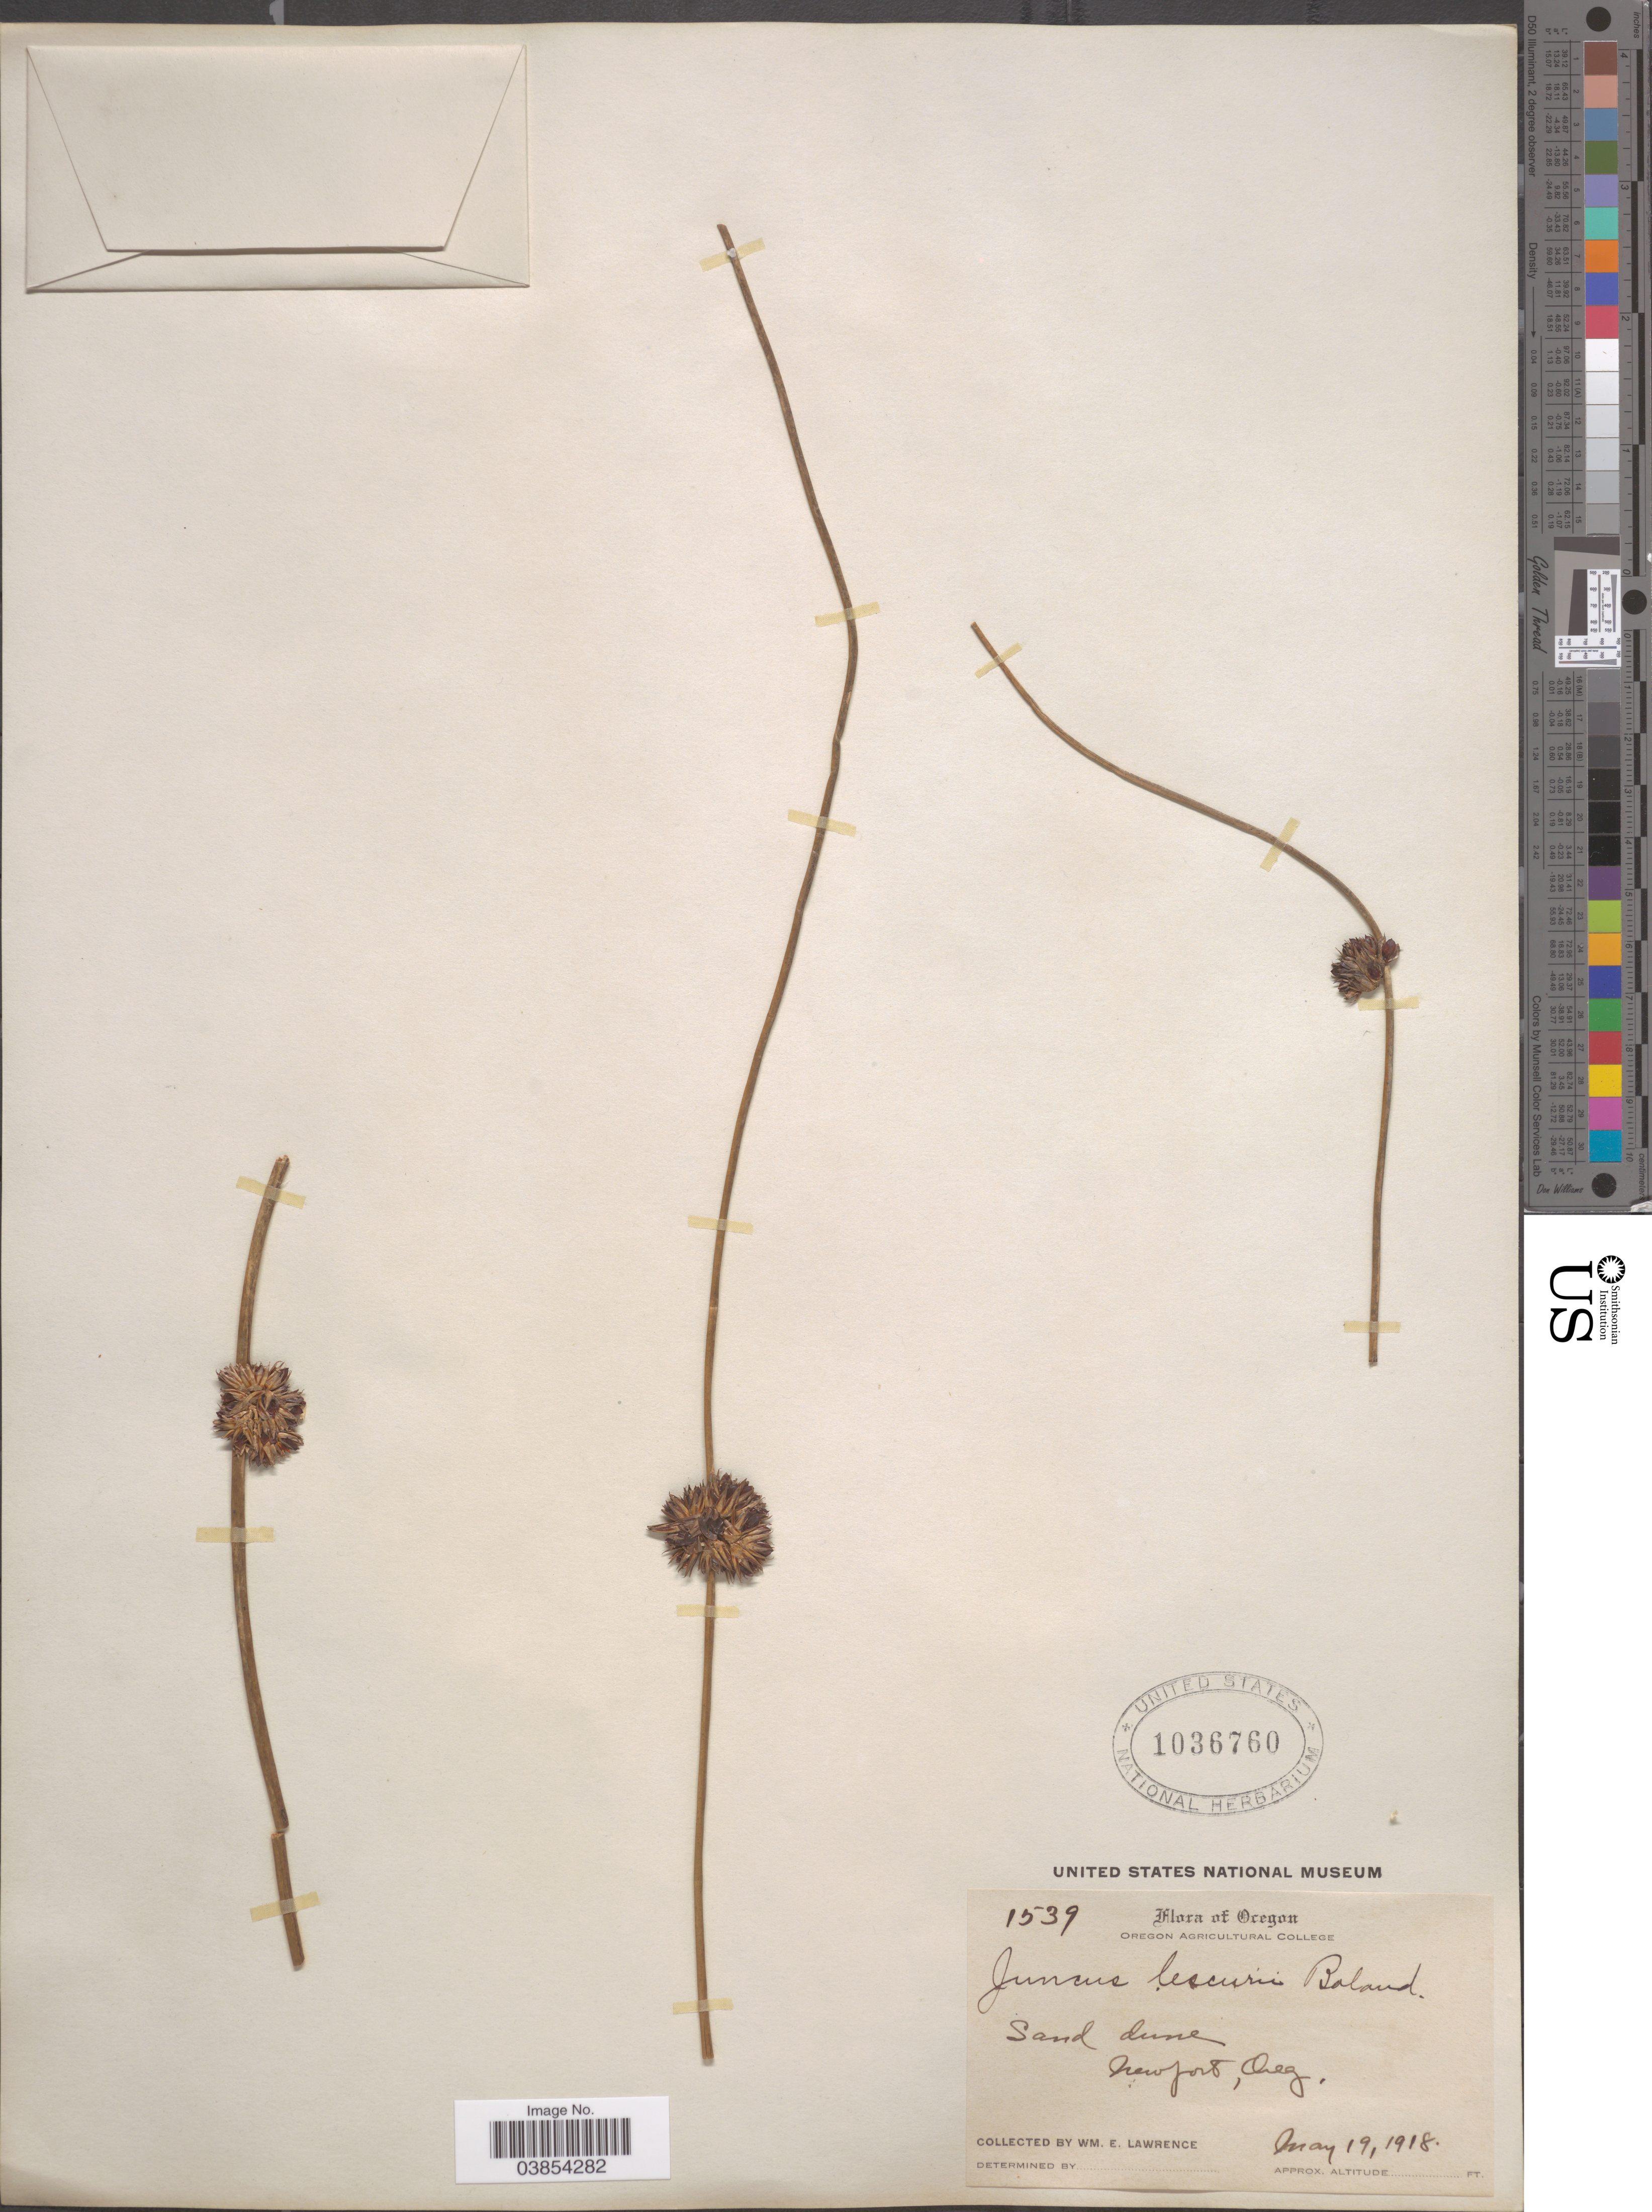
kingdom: Plantae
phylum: Tracheophyta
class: Liliopsida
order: Poales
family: Juncaceae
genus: Juncus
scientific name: Juncus lesueurii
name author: Bol.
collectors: W. Lawrence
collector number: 1539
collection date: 1918-05-19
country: United States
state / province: Oregon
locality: Newport.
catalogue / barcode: US 1036760